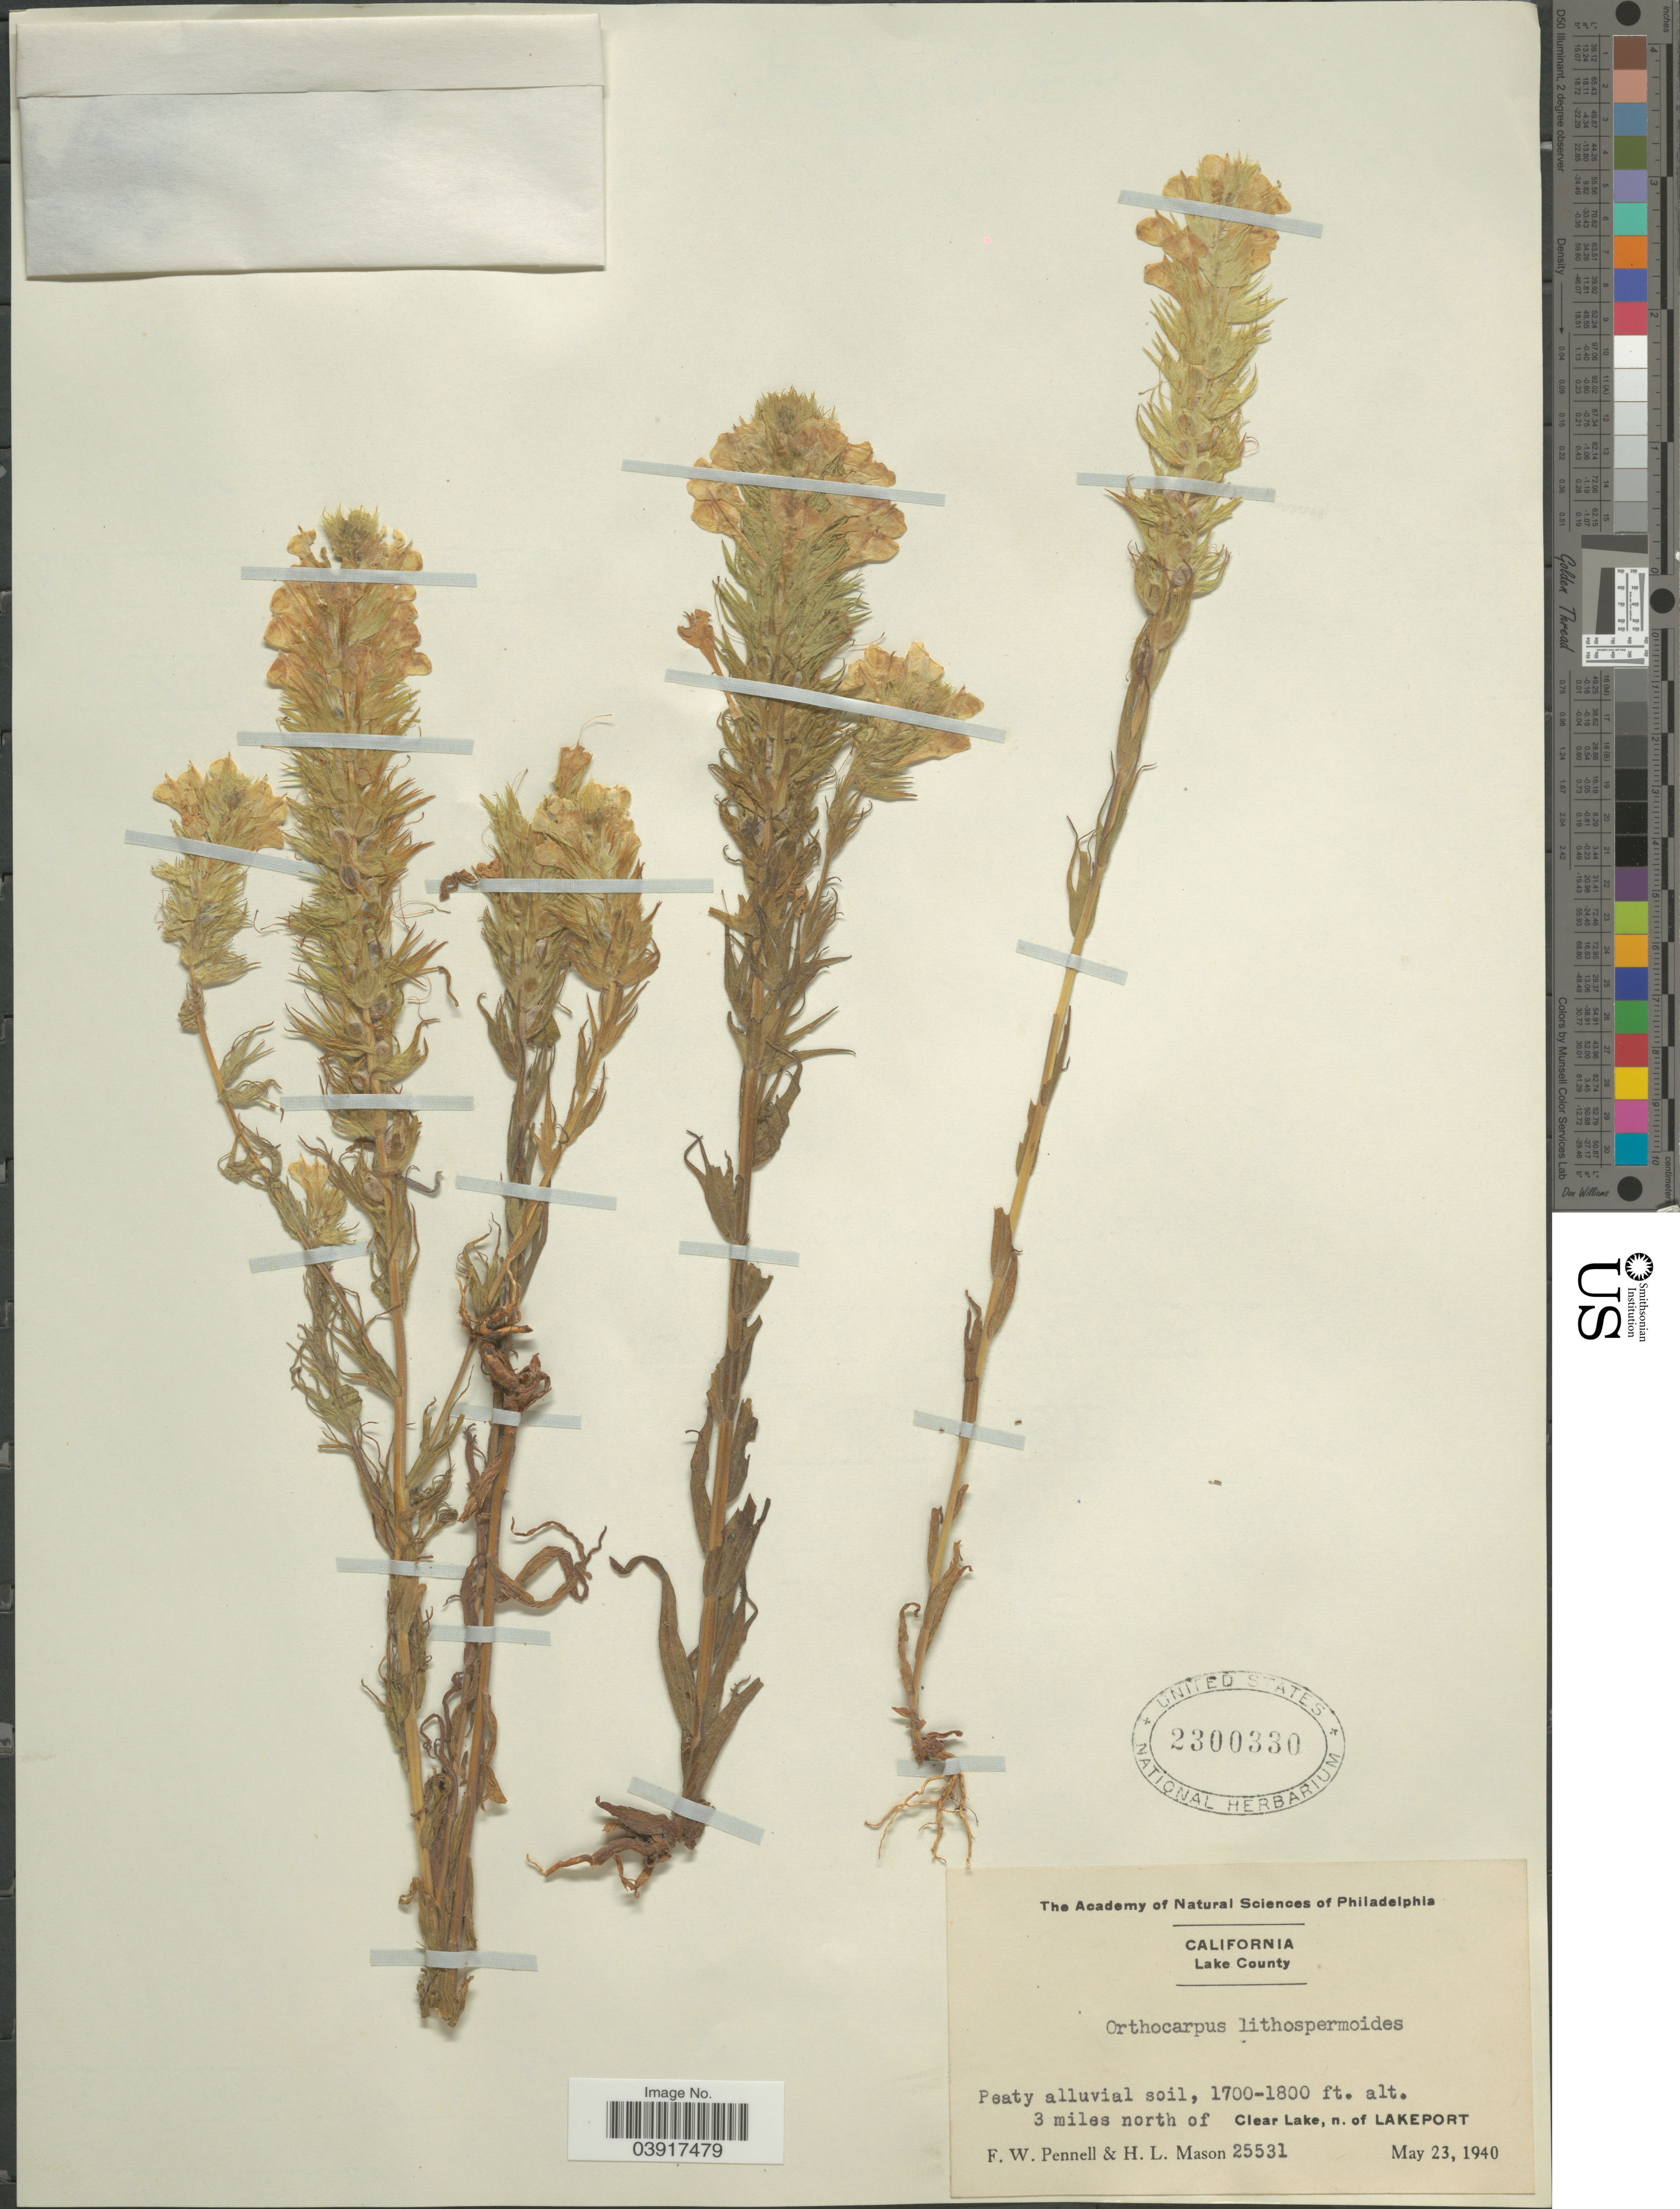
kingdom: Plantae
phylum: Tracheophyta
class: Magnoliopsida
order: Lamiales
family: Orobanchaceae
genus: Orthocarpus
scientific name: Orthocarpus lithospermoides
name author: Benth.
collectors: F. W. Pennell & H. L. Mason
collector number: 25531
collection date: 1940-05-23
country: United States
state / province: California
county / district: Lake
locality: Lake County. 3 miles north of Clear Lake, n. of Lakeport.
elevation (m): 518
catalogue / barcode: US 2300330